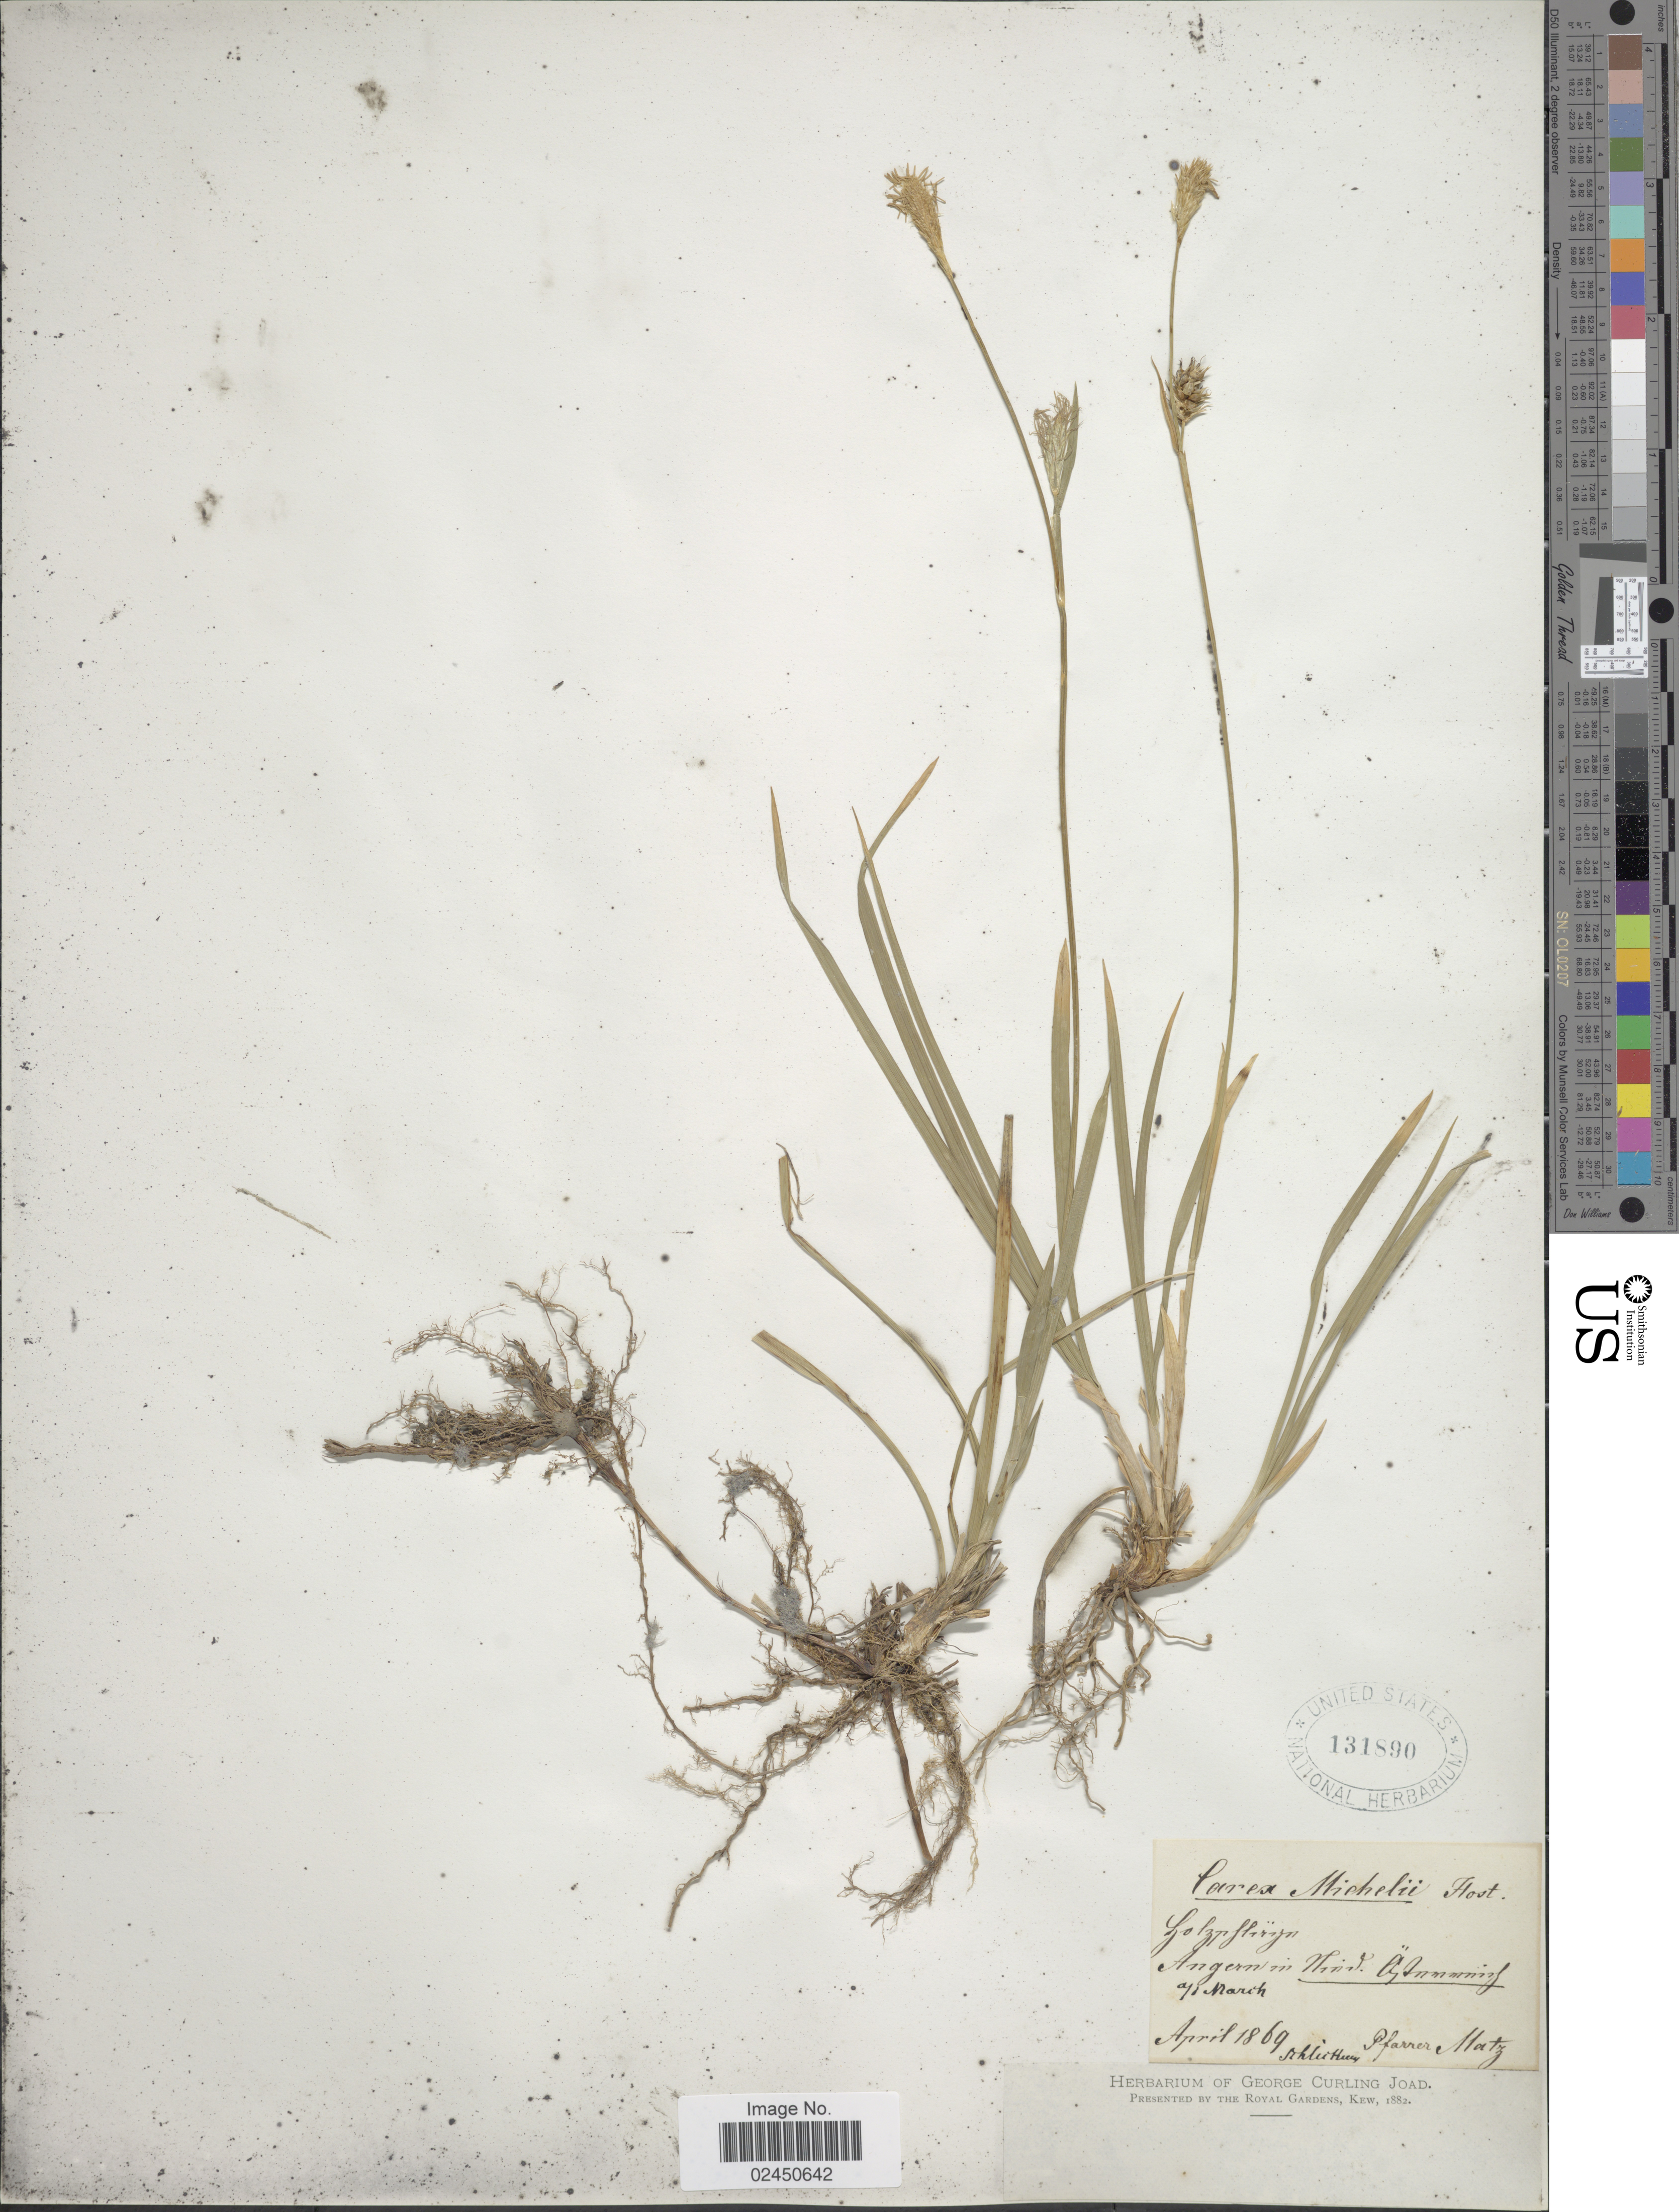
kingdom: Plantae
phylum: Tracheophyta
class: Liliopsida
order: Poales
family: Cyperaceae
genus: Carex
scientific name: Carex michelii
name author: Host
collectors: Matz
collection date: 1869-04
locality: Golzpflerijn. Angern in Weid Aj Innmarish a/d maroh [interpreted]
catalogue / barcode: US 131890